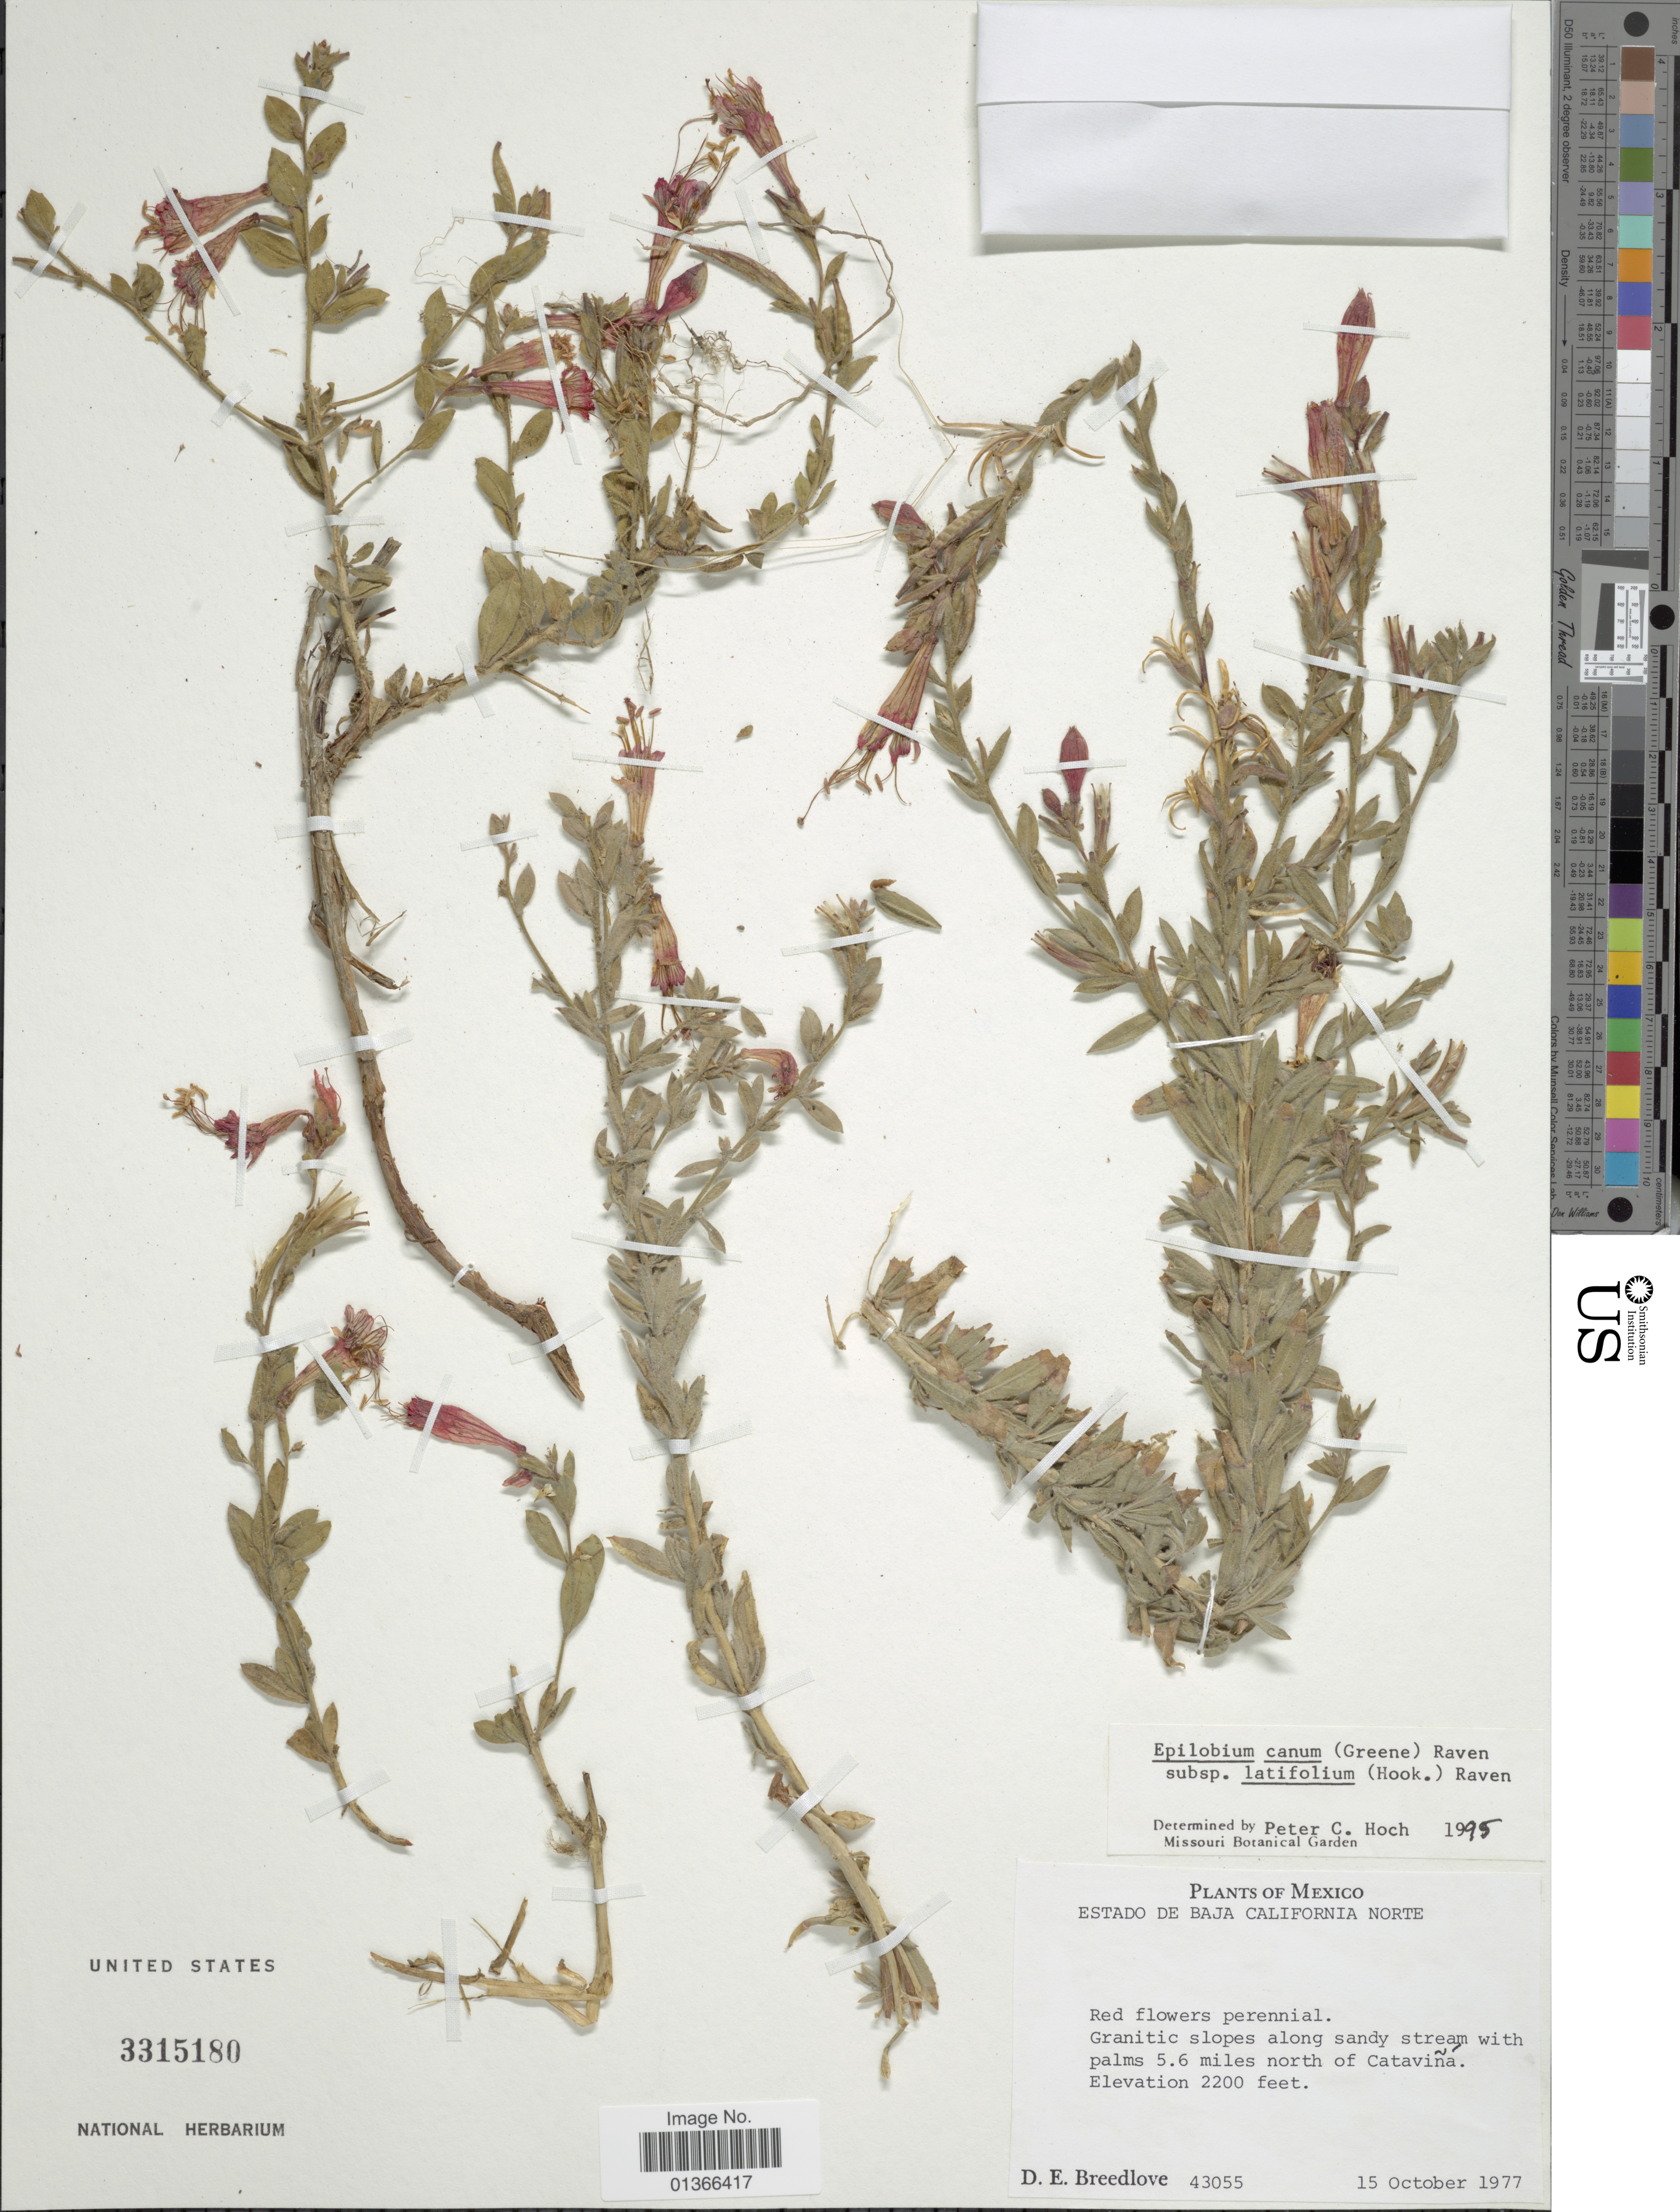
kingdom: Plantae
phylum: Tracheophyta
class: Magnoliopsida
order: Myrtales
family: Onagraceae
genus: Epilobium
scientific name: Epilobium canum subsp. latifolium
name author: (Hook.) P.H. Raven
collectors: D. E. Breedlove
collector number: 43055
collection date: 1977-10-15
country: Mexico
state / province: Baja California Norte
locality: Granitic slopes along sandy stream with palms 5.6 miles north of Cataviña.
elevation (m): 671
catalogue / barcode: US 3315180